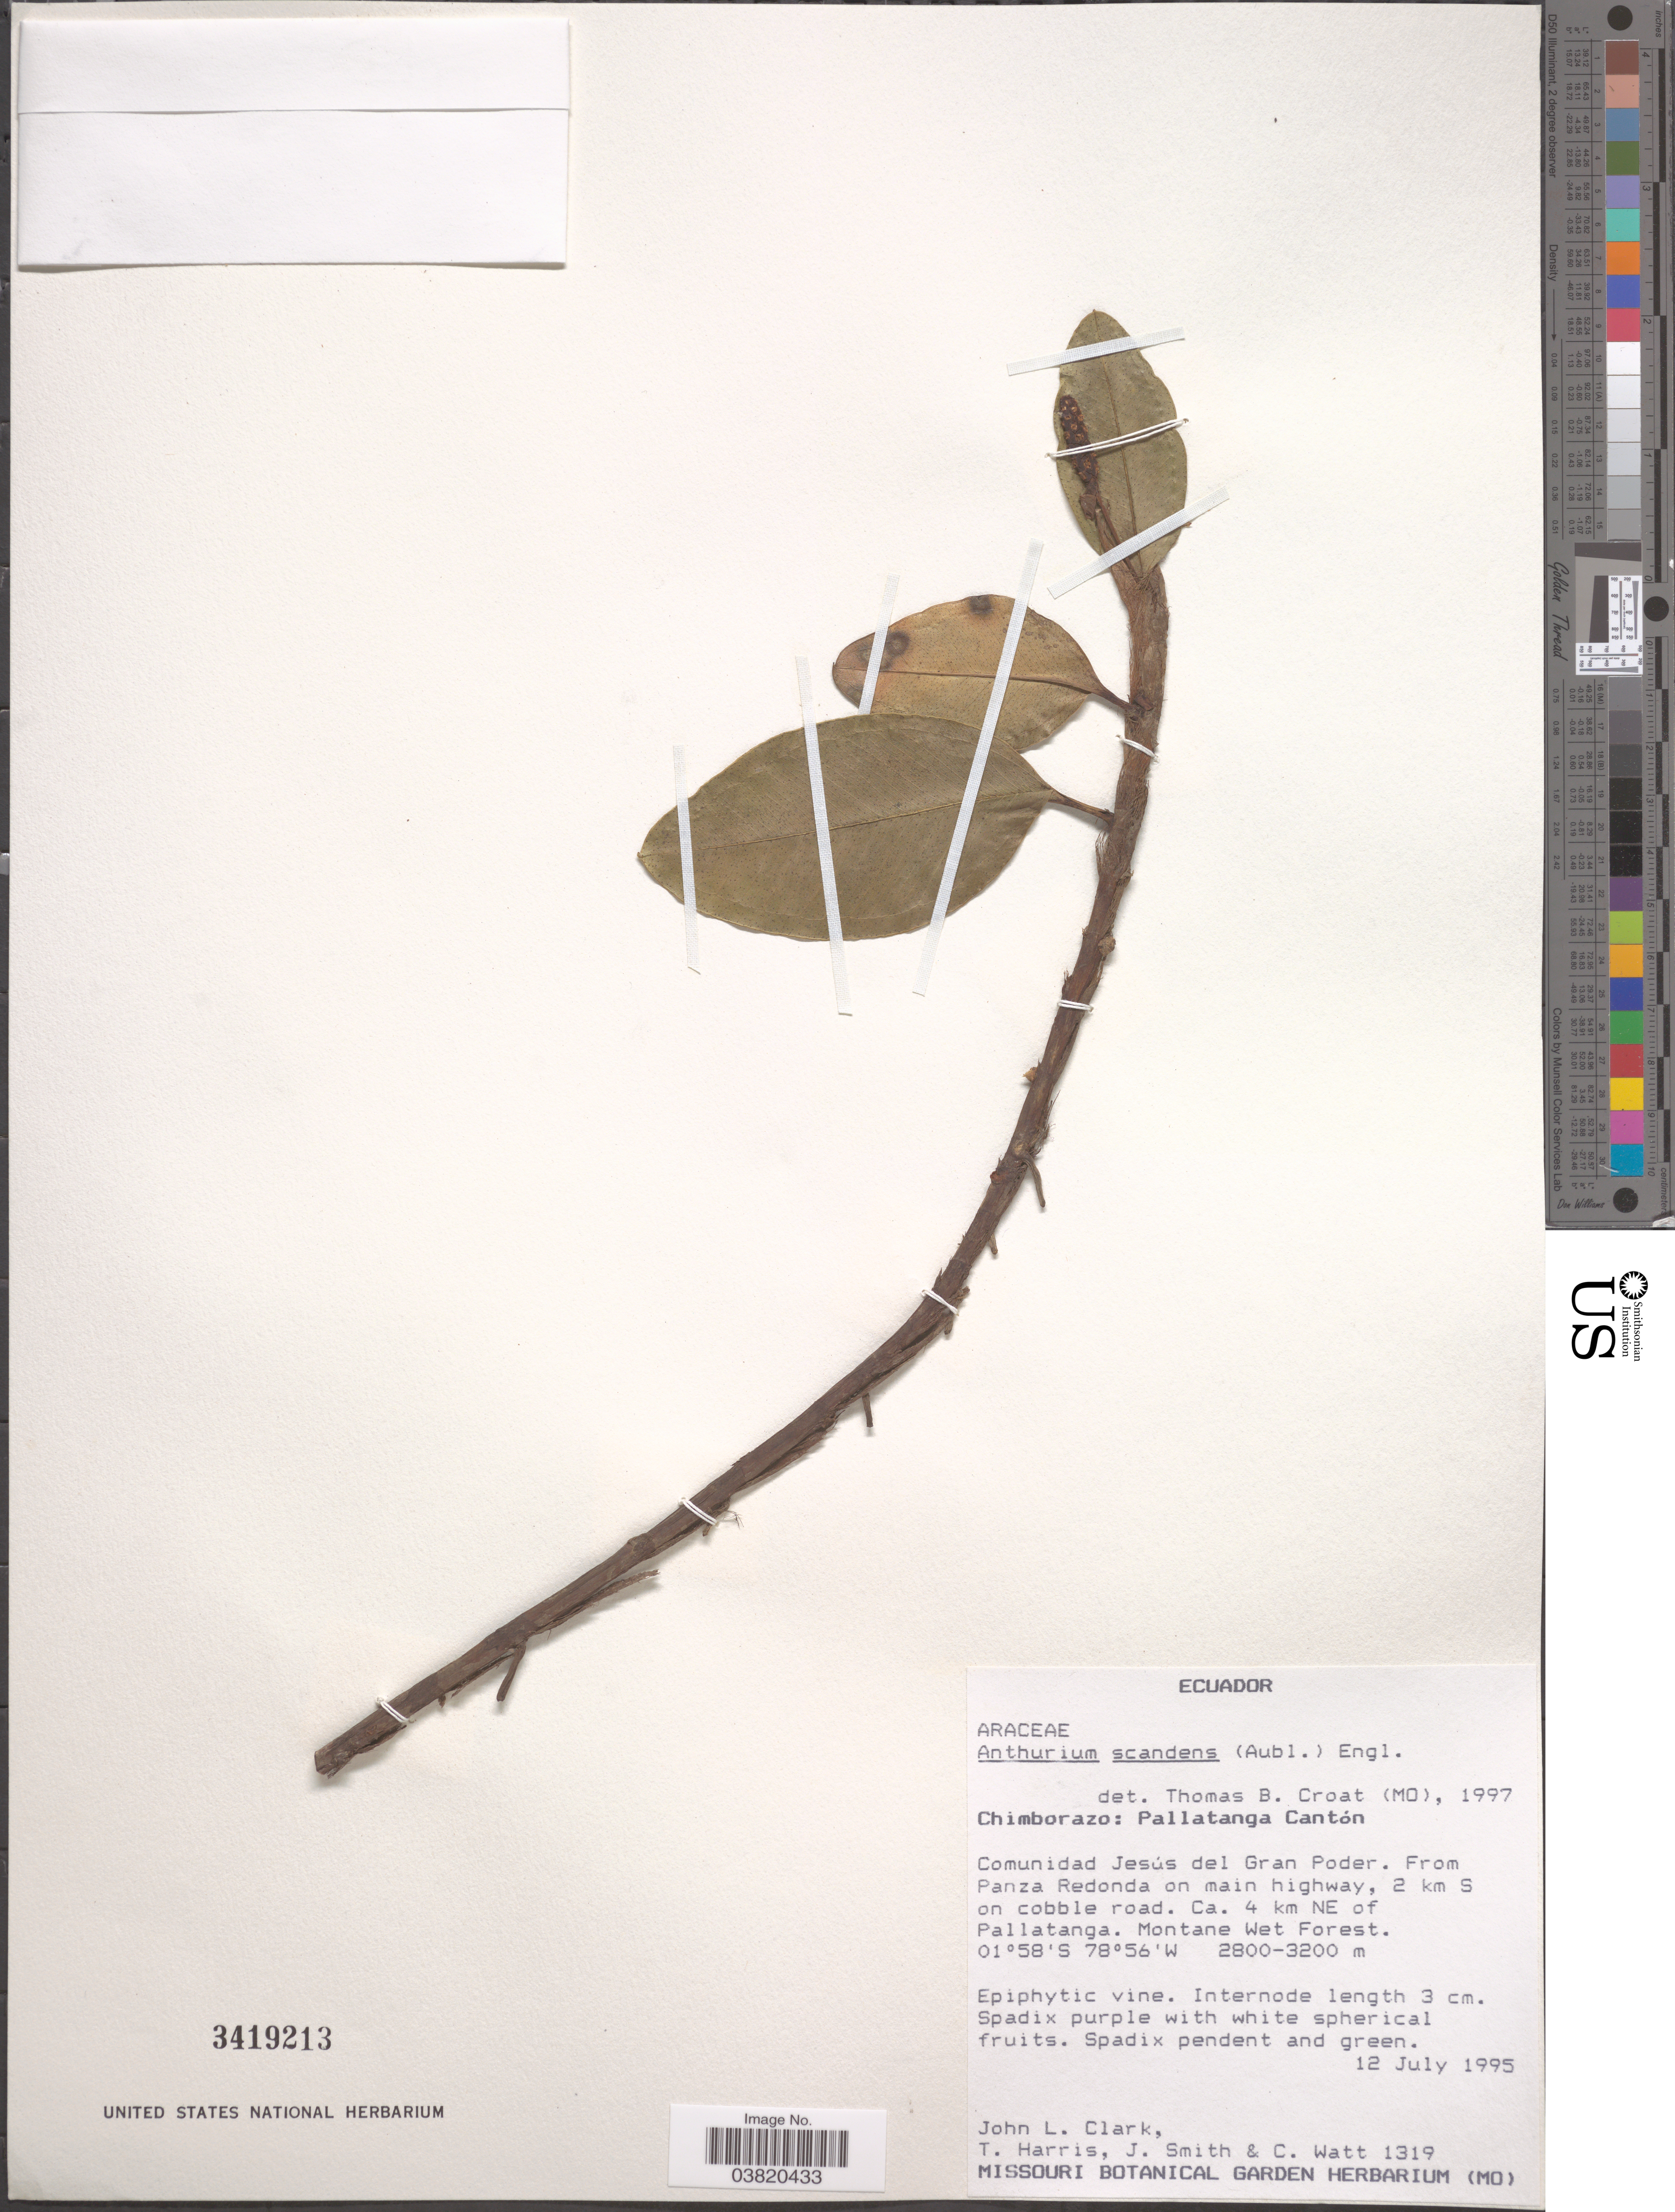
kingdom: Plantae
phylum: Tracheophyta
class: Liliopsida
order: Alismatales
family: Araceae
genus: Anthurium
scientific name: Anthurium scandens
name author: (Aubl.) Engl.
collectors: J. L. Clark, T. Harris, J. Smith & C. Watt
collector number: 1319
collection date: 1995-07-12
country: Ecuador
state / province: Chimborazo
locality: Pallatanga Cantón. Comunidad Jesús del Gran Poder. From Panza Redonda on main highway, 2 km S on cobble road. Ca. 4 km NE of Pallatanga.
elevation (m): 2800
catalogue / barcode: US 3419213